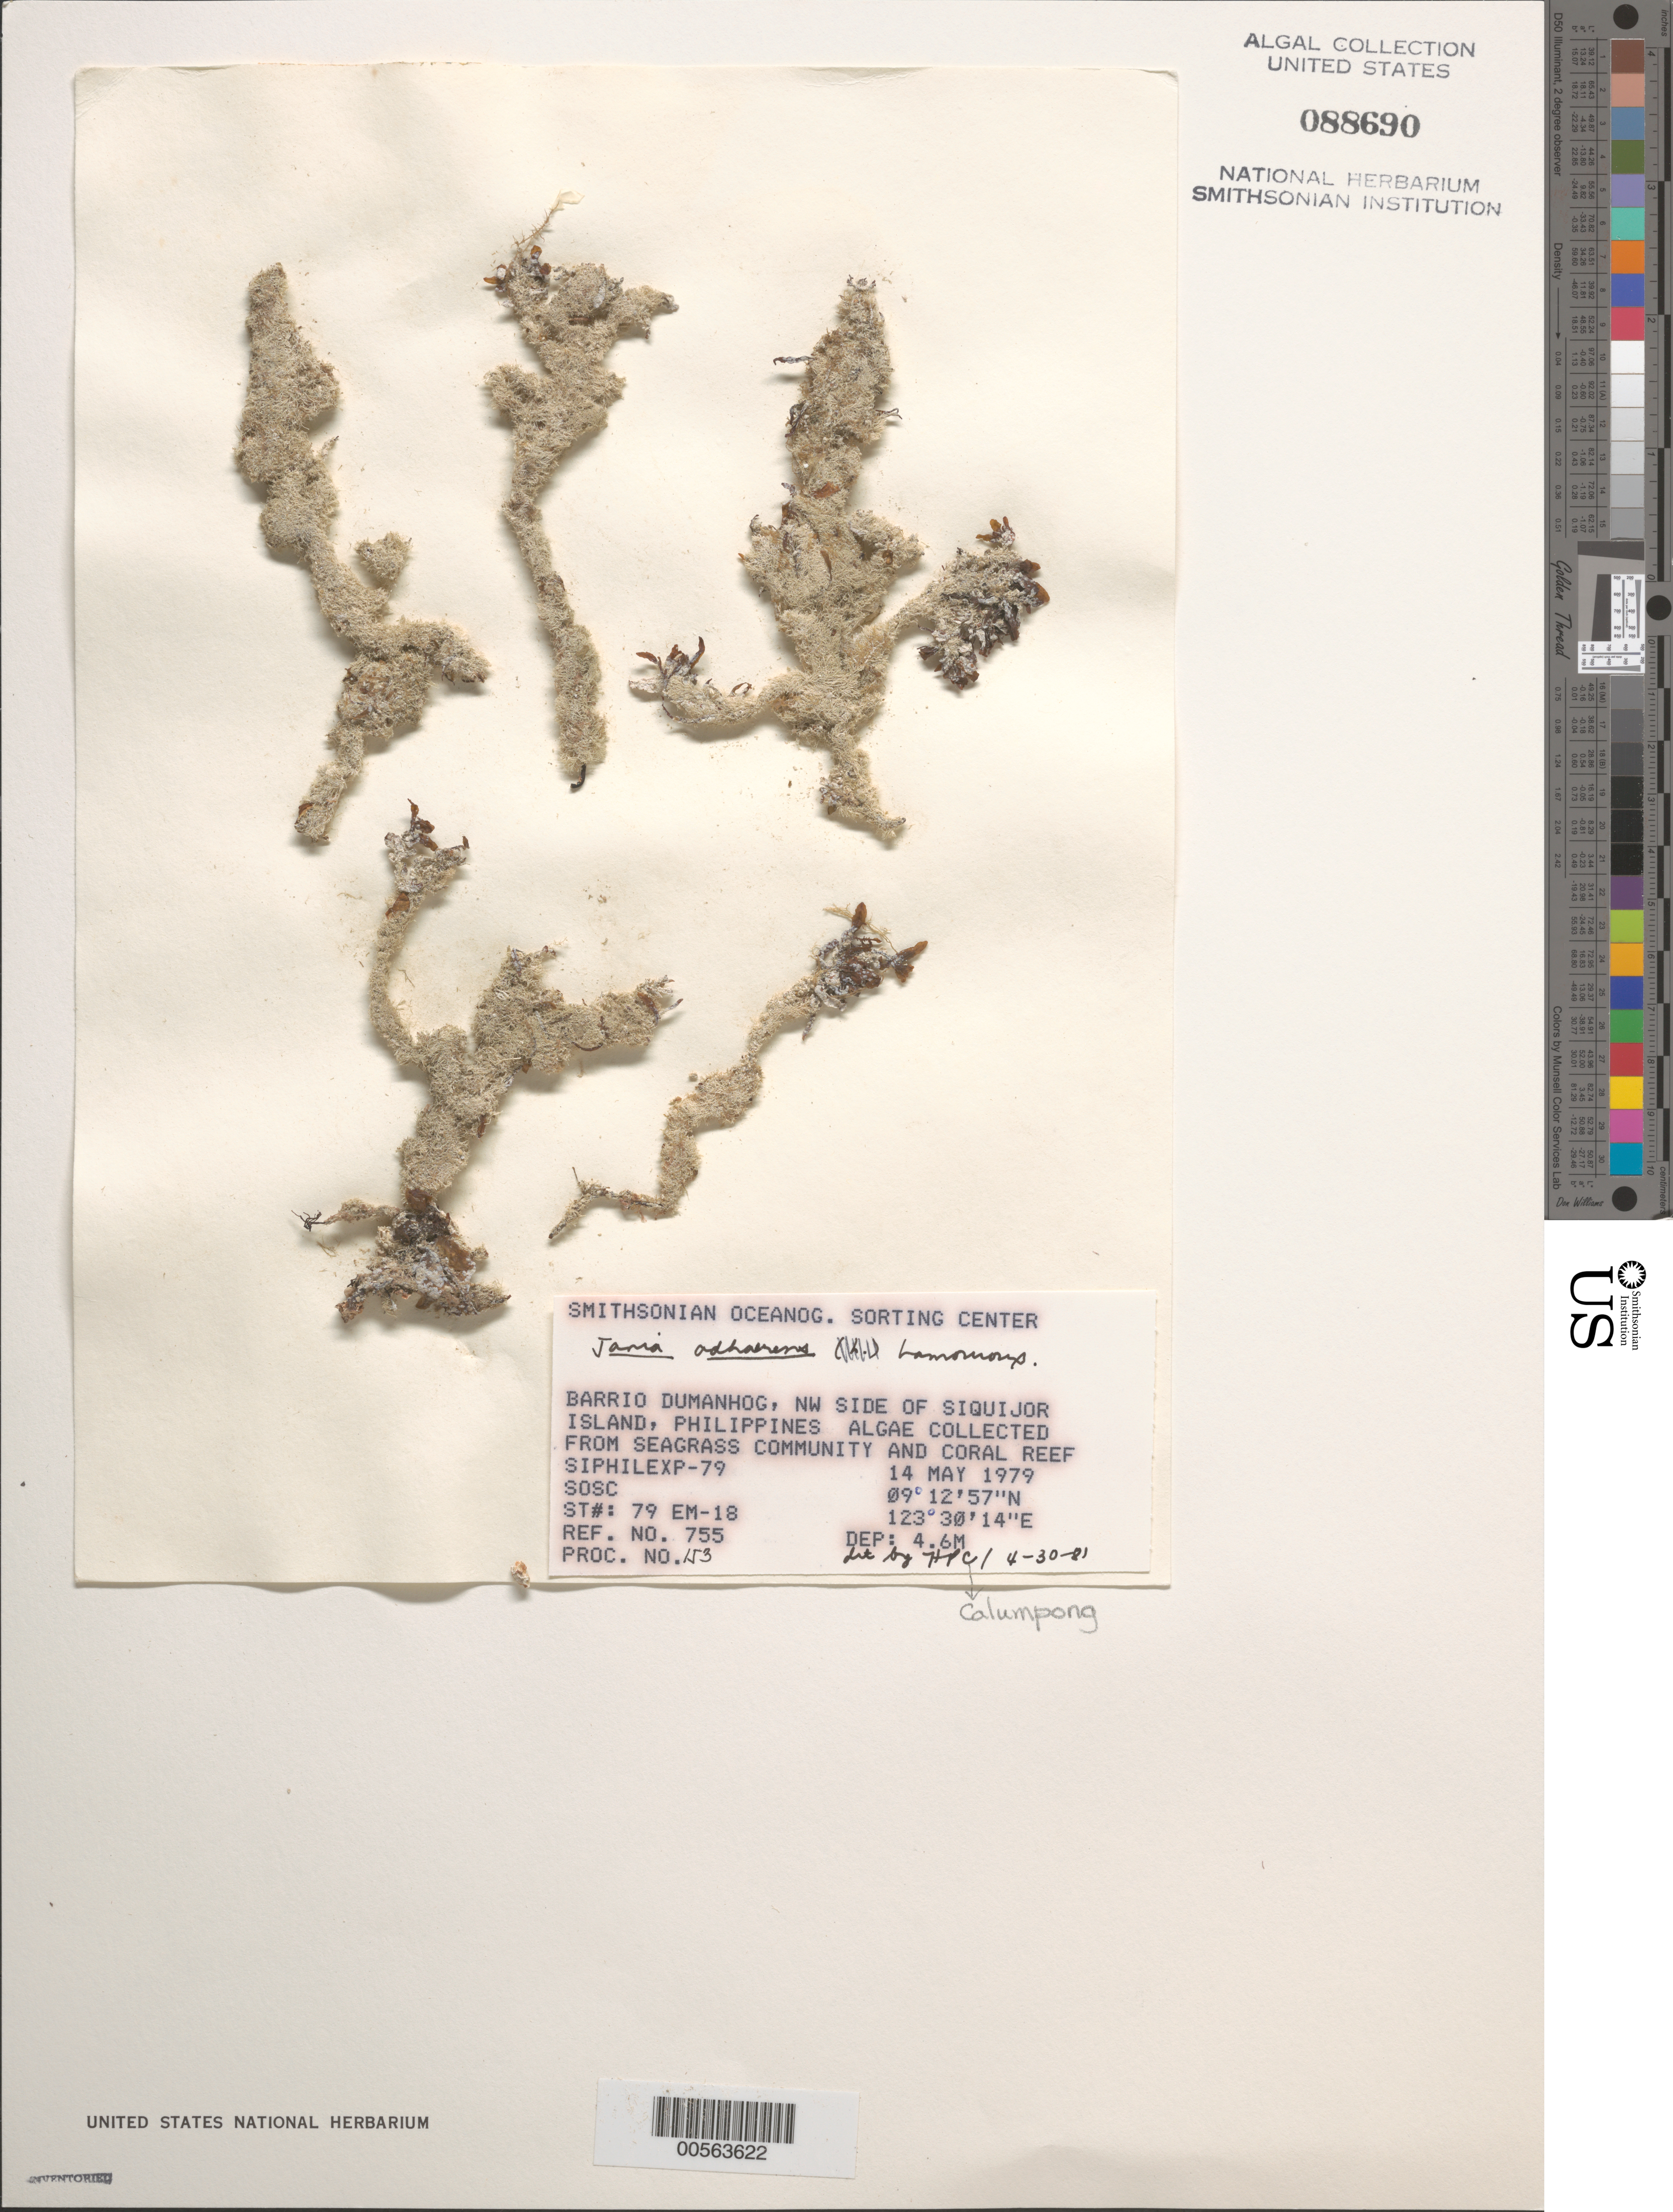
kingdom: Plantae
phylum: Rhodophyta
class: Florideophyceae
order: Corallinales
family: Corallinaceae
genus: Jania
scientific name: Jania pedunculatum var. adhaerens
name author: (J.V.Lamouroux) A.S.Harvey et al.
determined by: Algae name updating Project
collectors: SOSC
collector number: Station 79 Em-18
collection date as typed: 14 May 1979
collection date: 1979-05-14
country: Philippines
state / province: Central Visayas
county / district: Siquijor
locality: Visayan, Barrio dumanhog, siquijor island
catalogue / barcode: US 88690